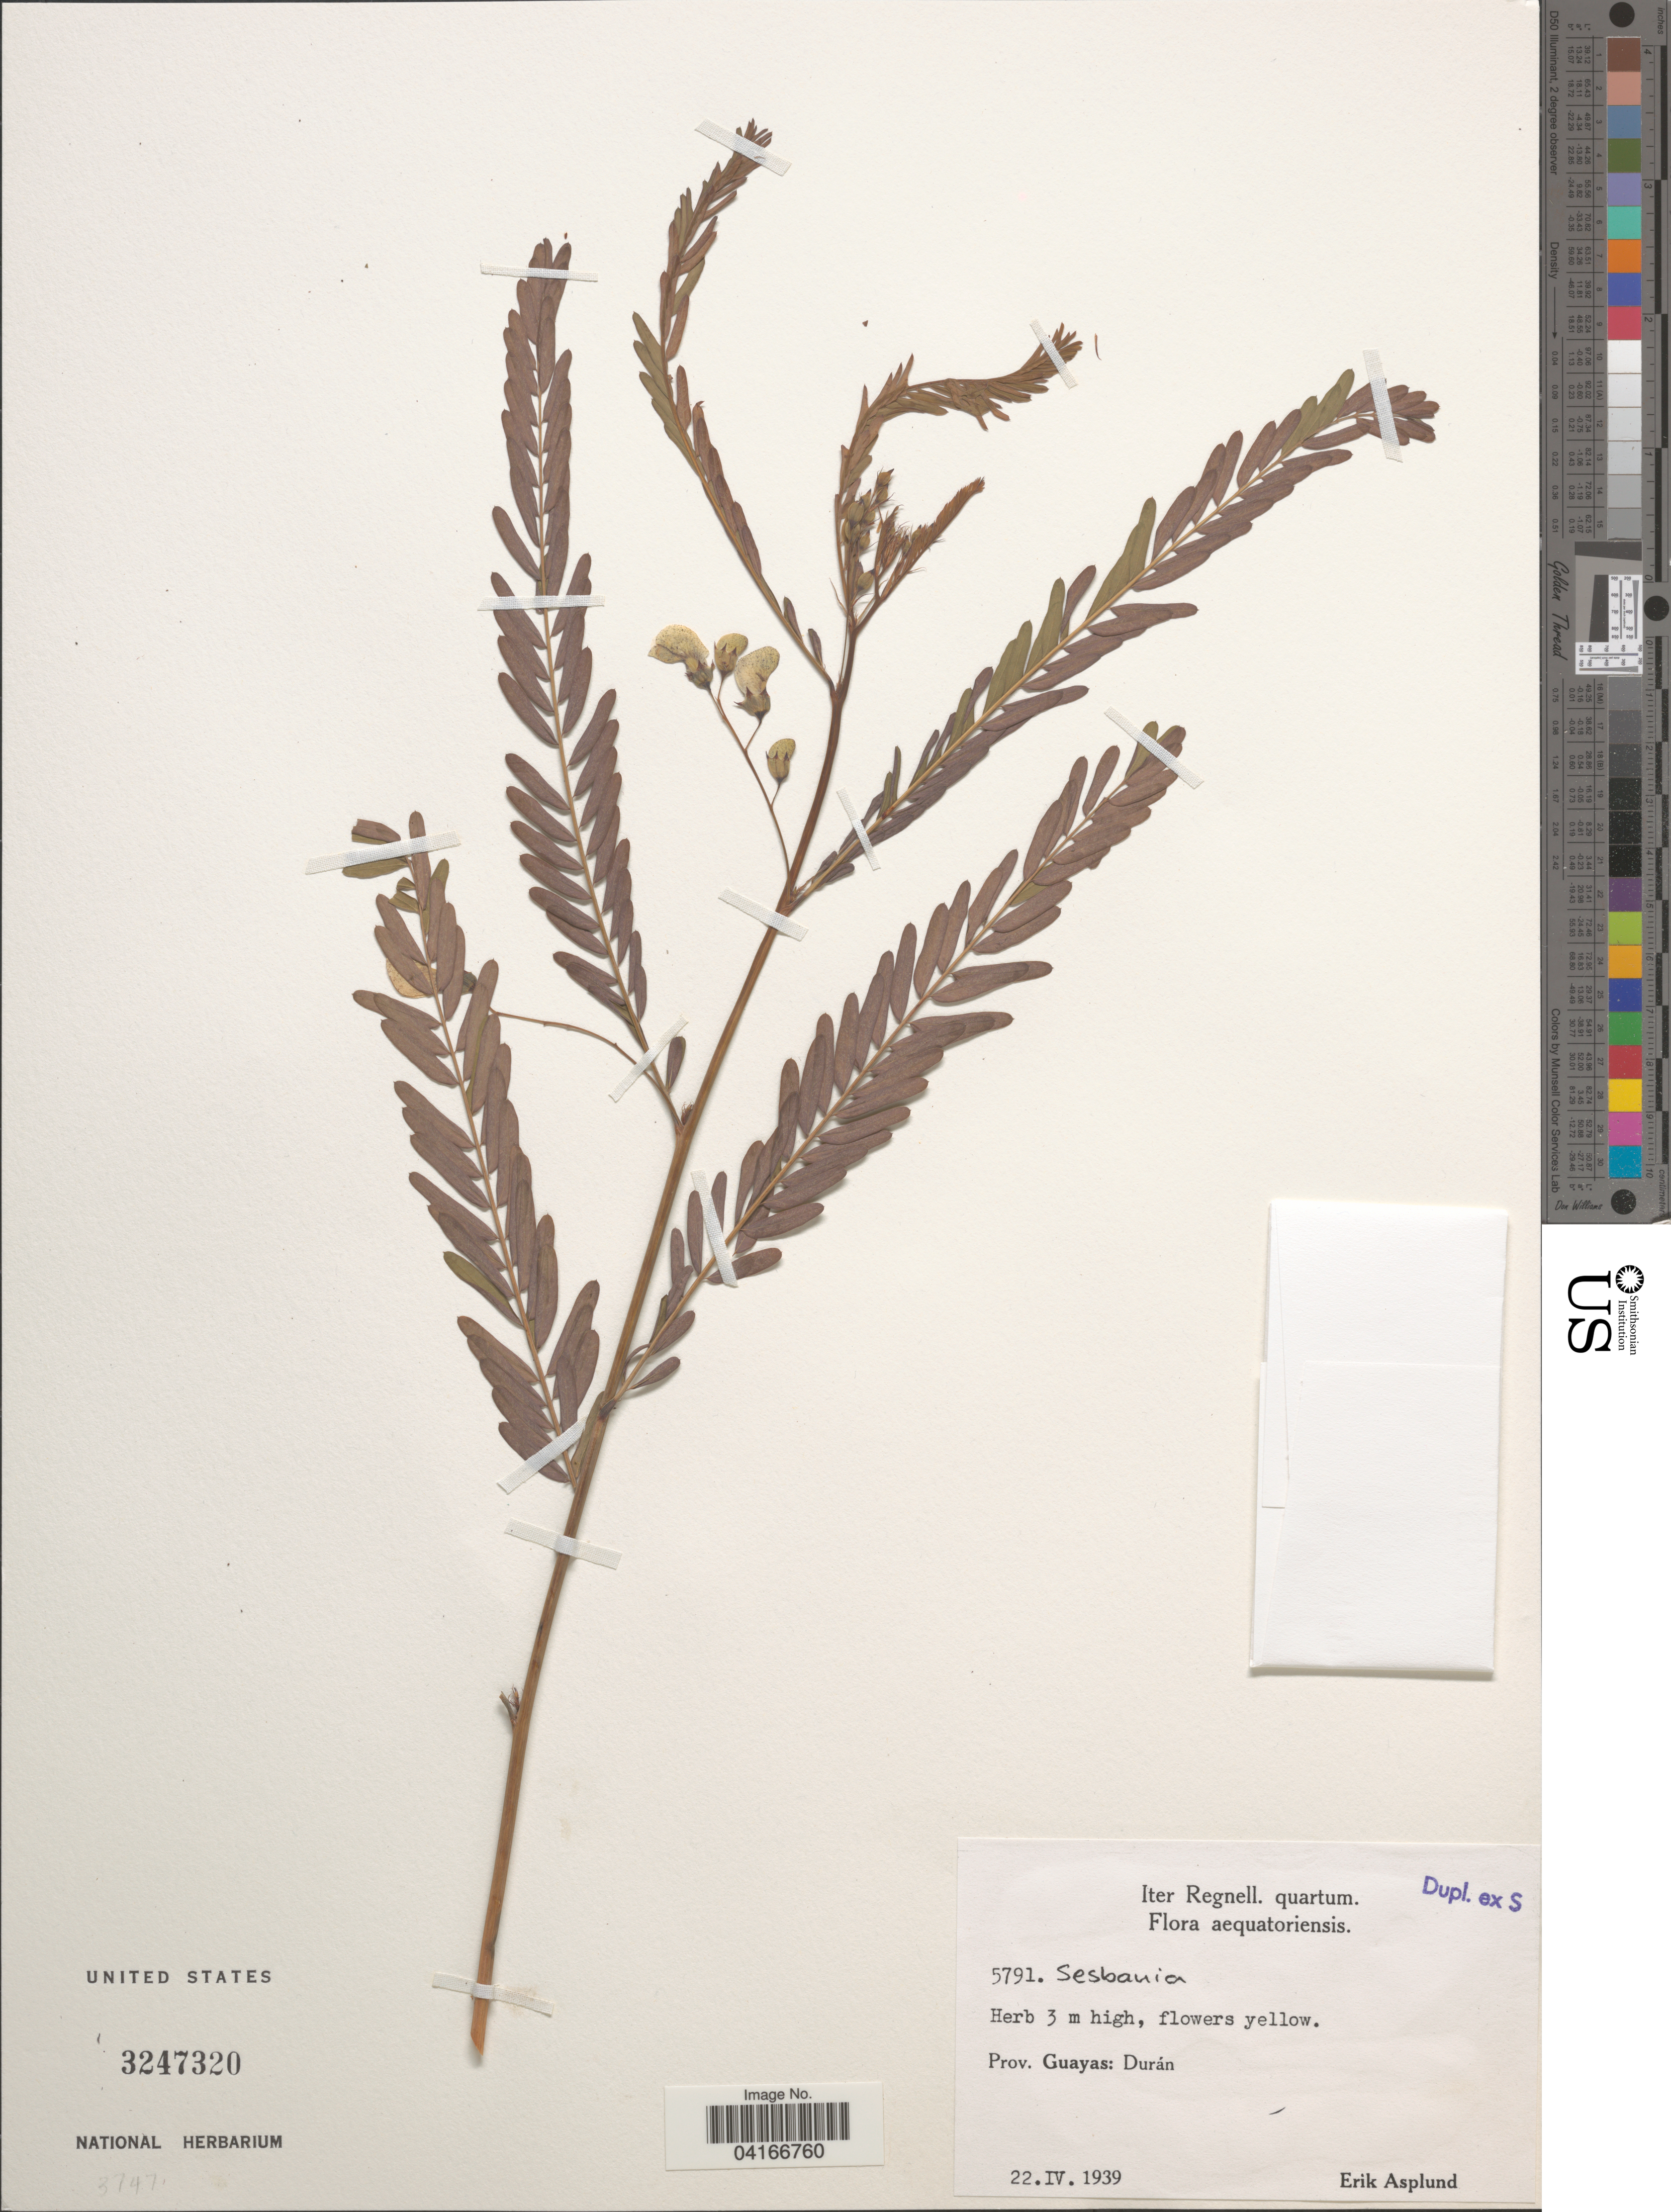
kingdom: Plantae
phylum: Tracheophyta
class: Magnoliopsida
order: Fabales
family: Fabaceae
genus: Sesbania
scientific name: Sesbania herbacea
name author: (Mill.) McVaugh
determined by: Farruggia, F.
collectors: E. Asplund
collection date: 1939-04-22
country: Ecuador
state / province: Guayas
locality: Iter Regnell. quartum. Aequatoriensis. Durán.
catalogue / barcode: US 3247320